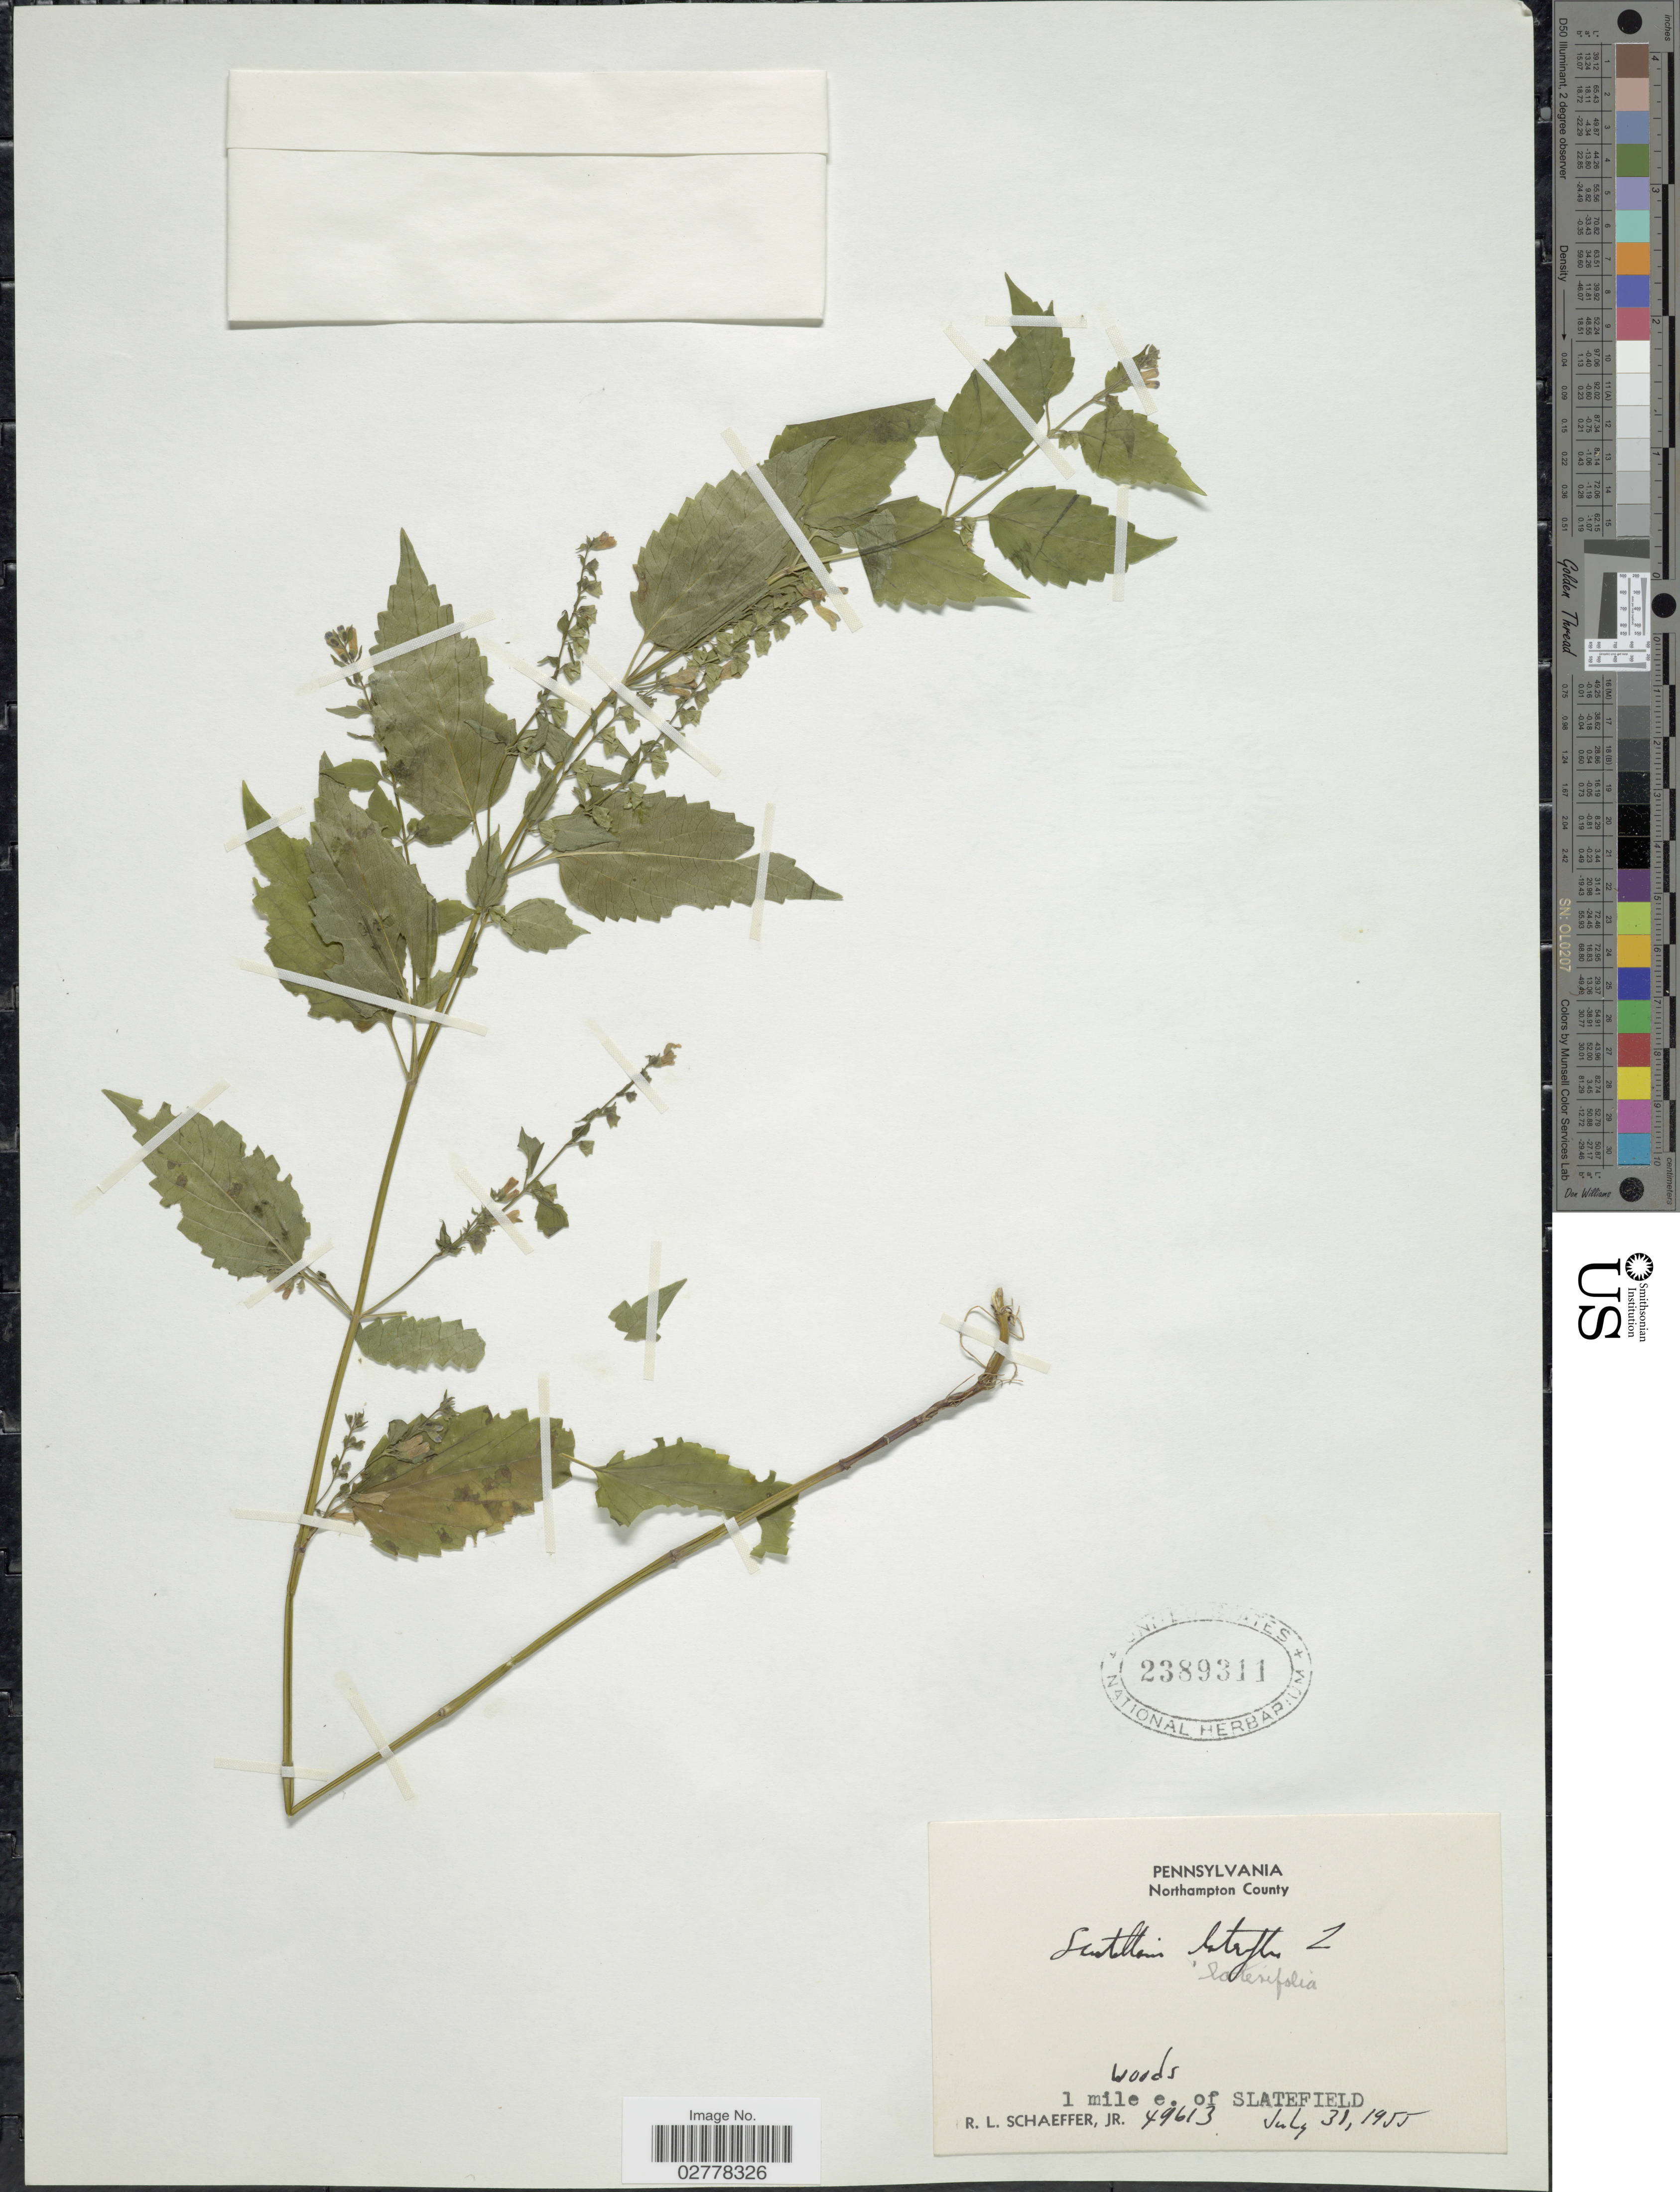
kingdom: Plantae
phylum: Tracheophyta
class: Magnoliopsida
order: Lamiales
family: Lamiaceae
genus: Scutellaria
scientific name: Scutellaria lateriflora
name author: L.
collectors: R. L. Schaeffer Jr.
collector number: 49613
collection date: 1955-07-31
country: United States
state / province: Pennsylvania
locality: Northampton Counţy. 1 mile e. of Slatefield.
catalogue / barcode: US 2389311